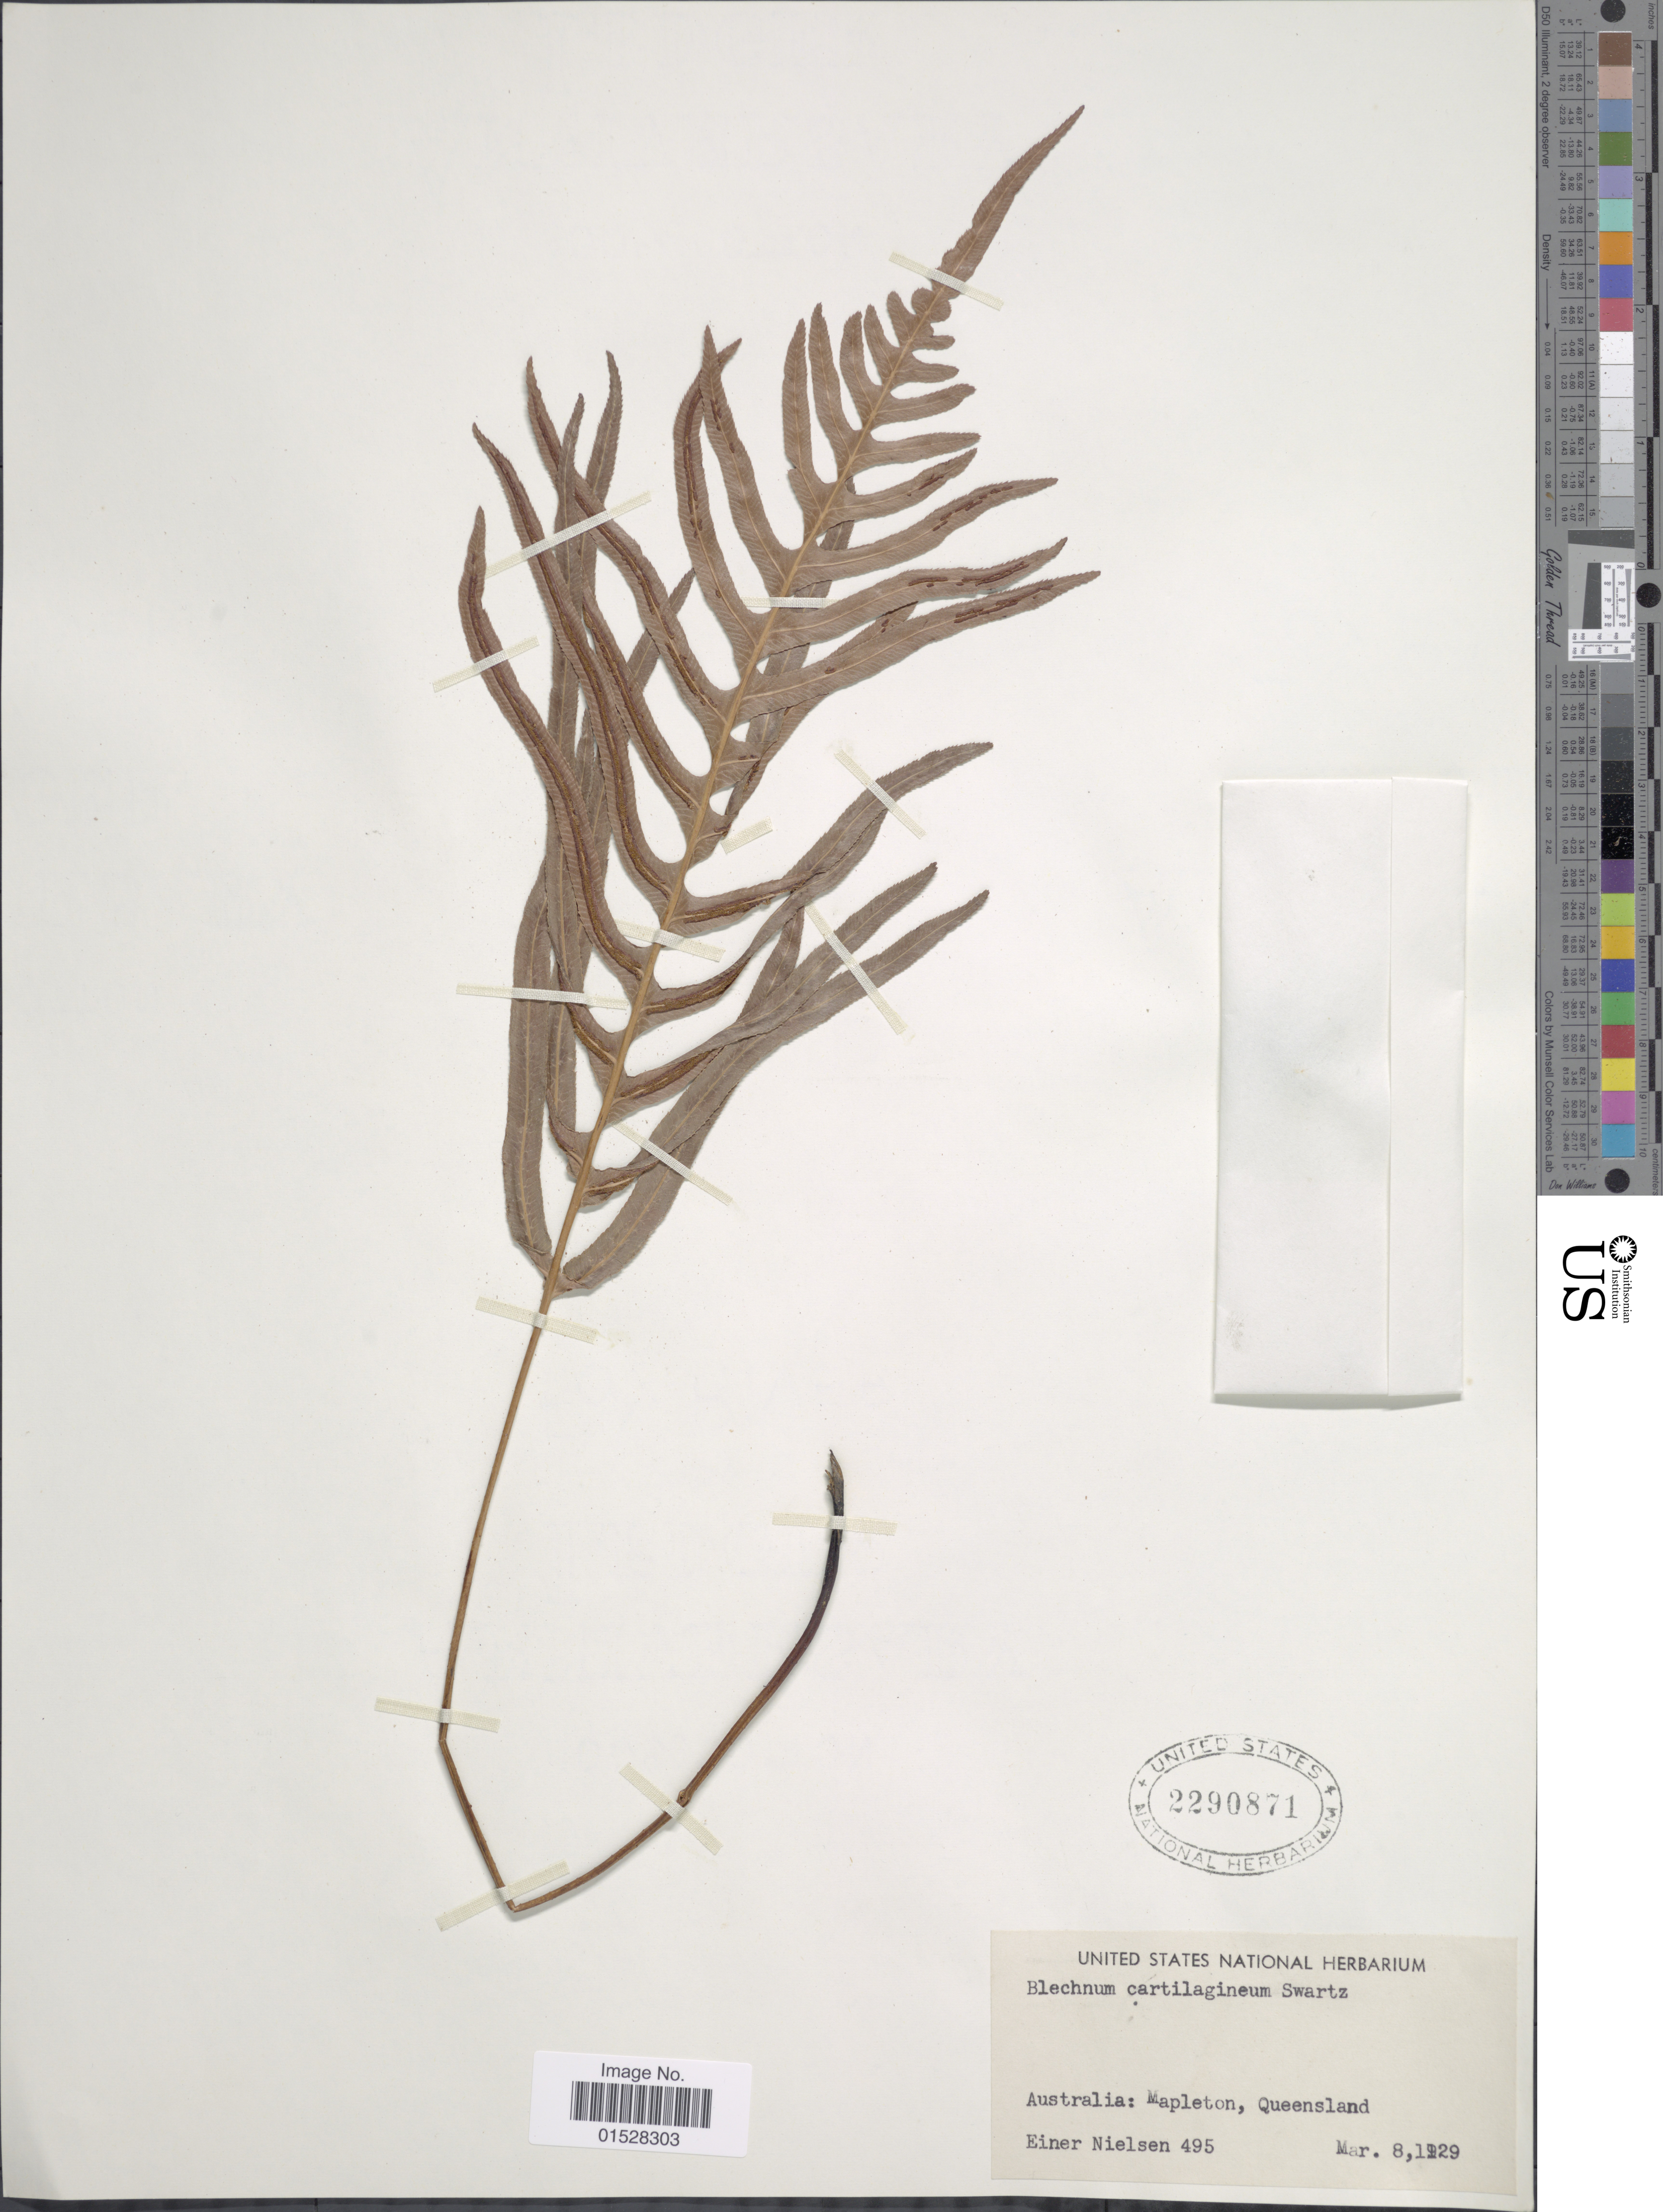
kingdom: Plantae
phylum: Tracheophyta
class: Polypodiopsida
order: Polypodiales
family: Blechnaceae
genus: Blechnum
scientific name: Blechnum cartilagineum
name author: Sw.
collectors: E. Nielsen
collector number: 495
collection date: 1929-03-08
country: Australia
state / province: Queensland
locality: Mapleton.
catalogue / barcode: US 2290871